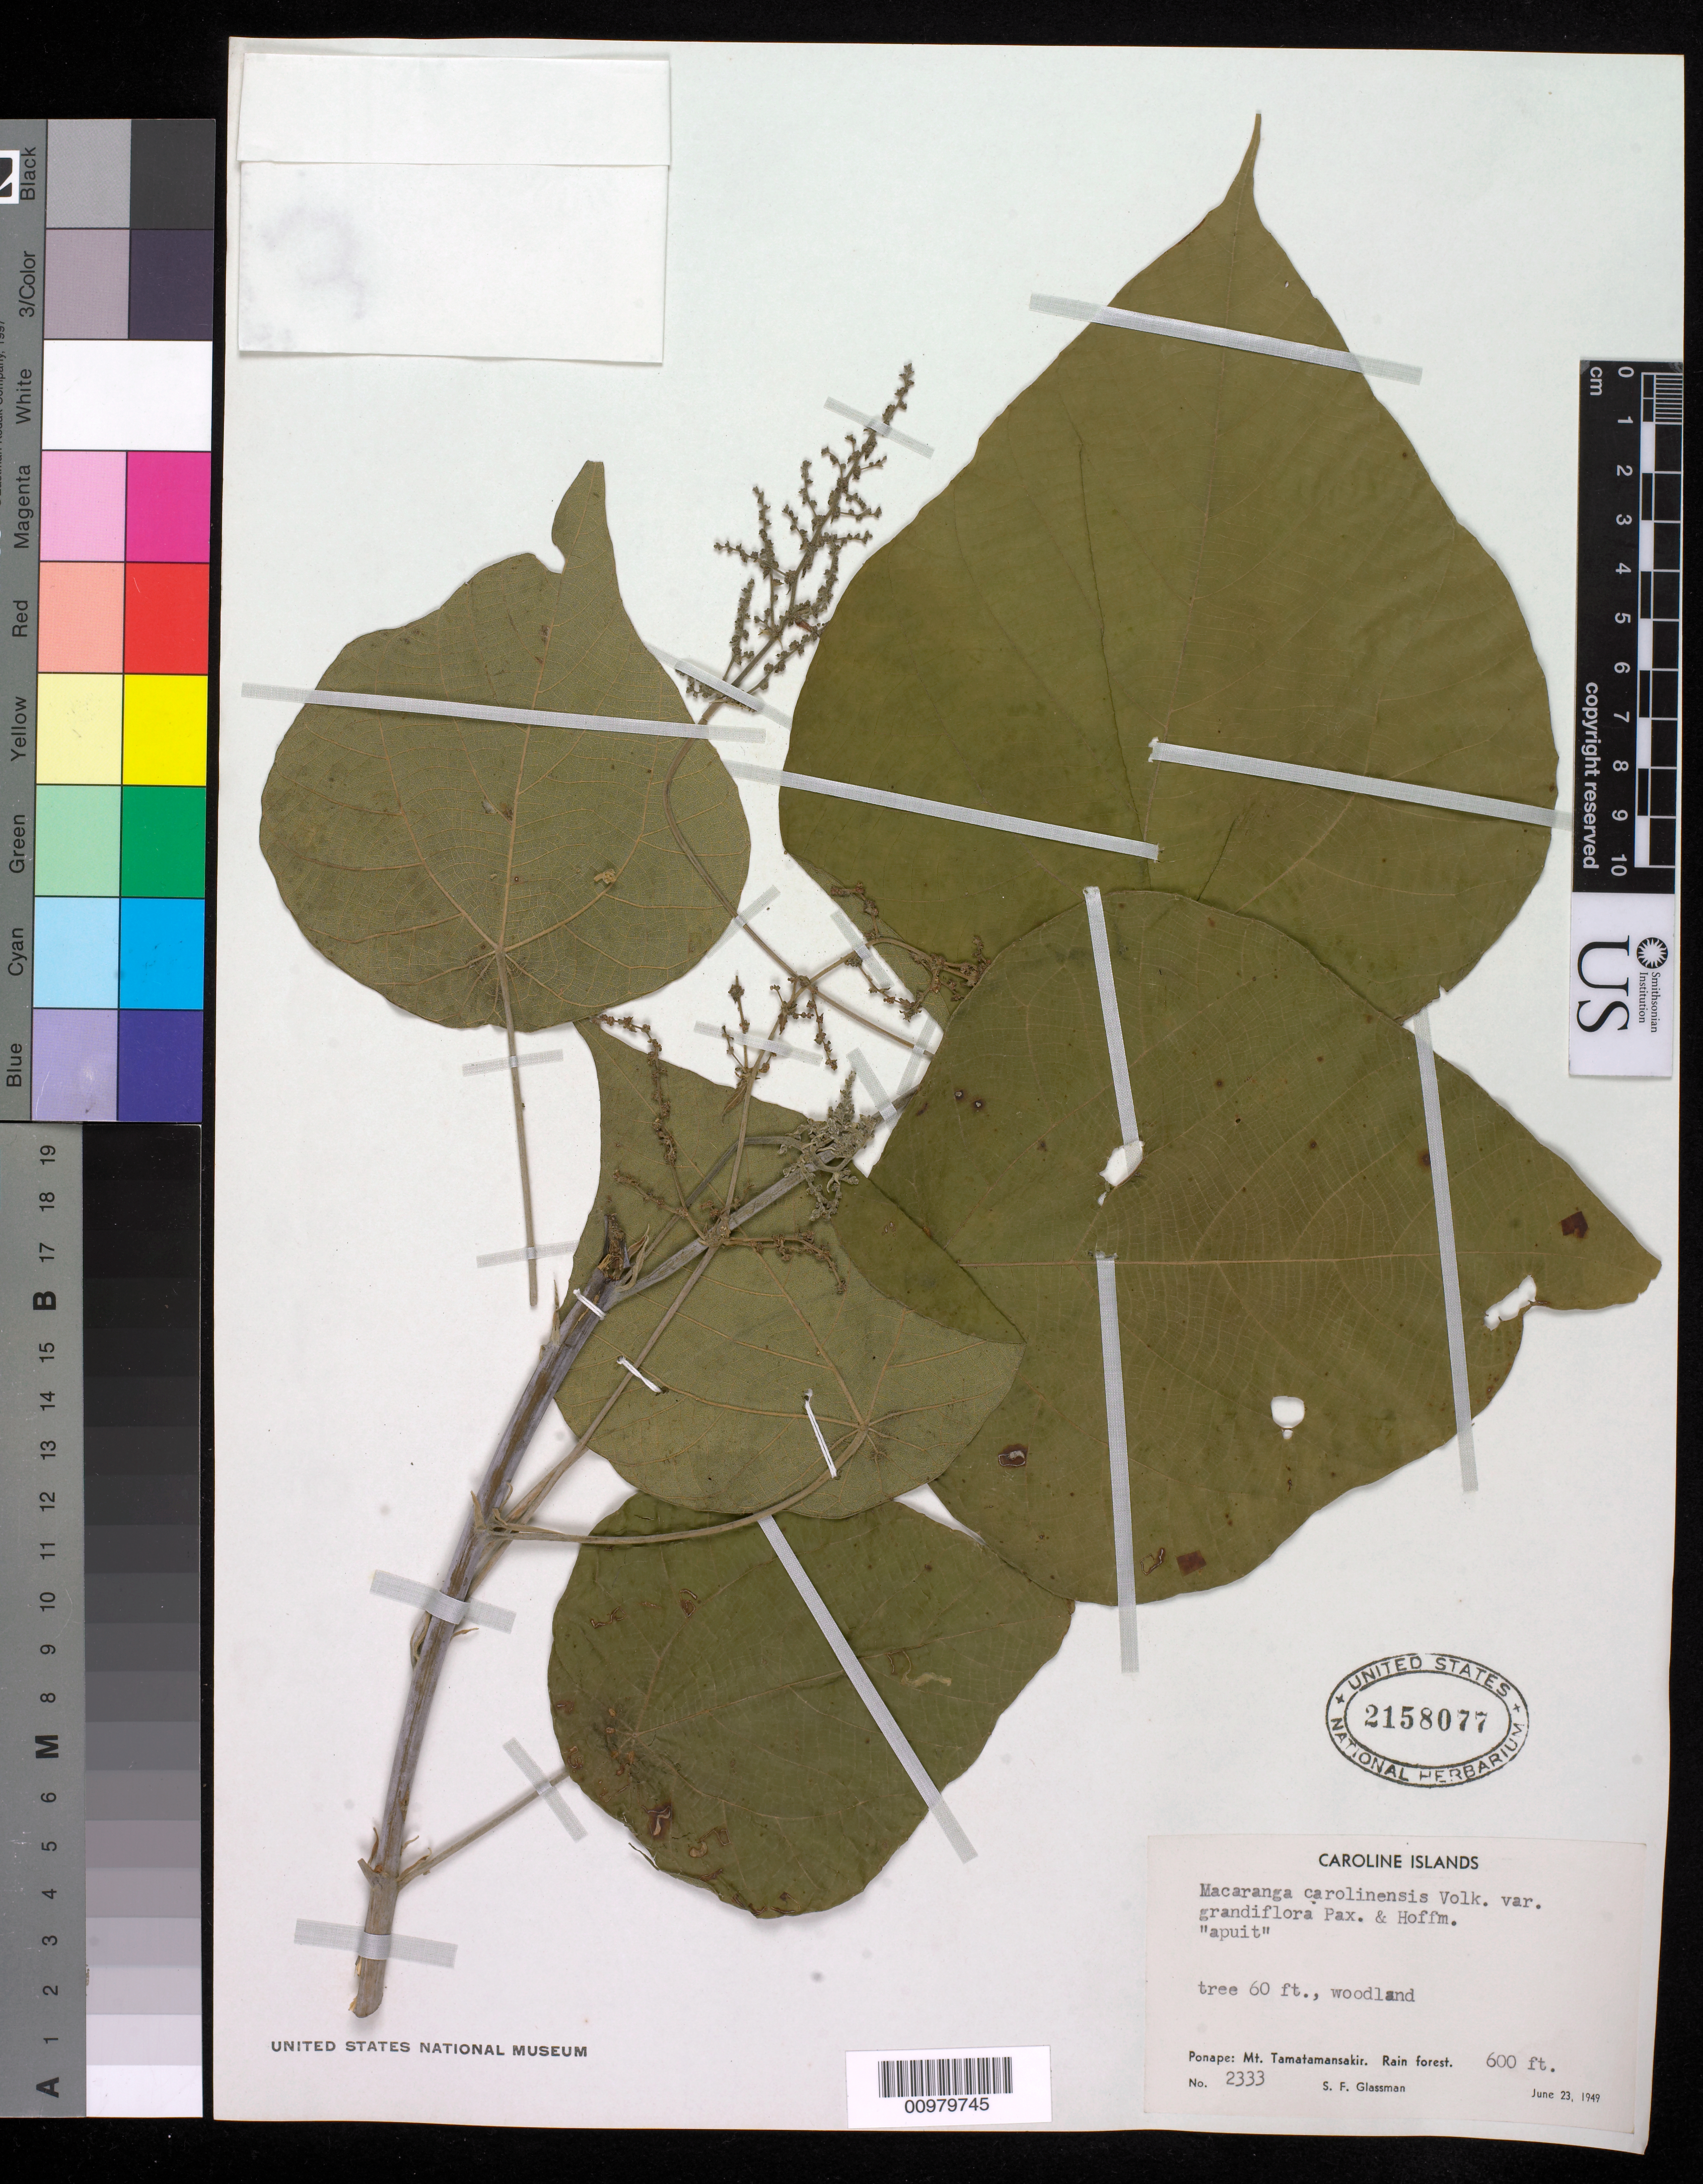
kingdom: Plantae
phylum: Tracheophyta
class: Magnoliopsida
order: Malpighiales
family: Euphorbiaceae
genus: Macaranga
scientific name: Macaranga carolinensis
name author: Volkens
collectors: S. F. Glassman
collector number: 2333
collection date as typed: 23 Jun 1949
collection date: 1949-06-23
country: Micronesia, Federated States of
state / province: Pohnpei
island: Pohnpei [Ponape]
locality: Mt. Tamatamansakir. Rain Forest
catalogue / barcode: US 2158077